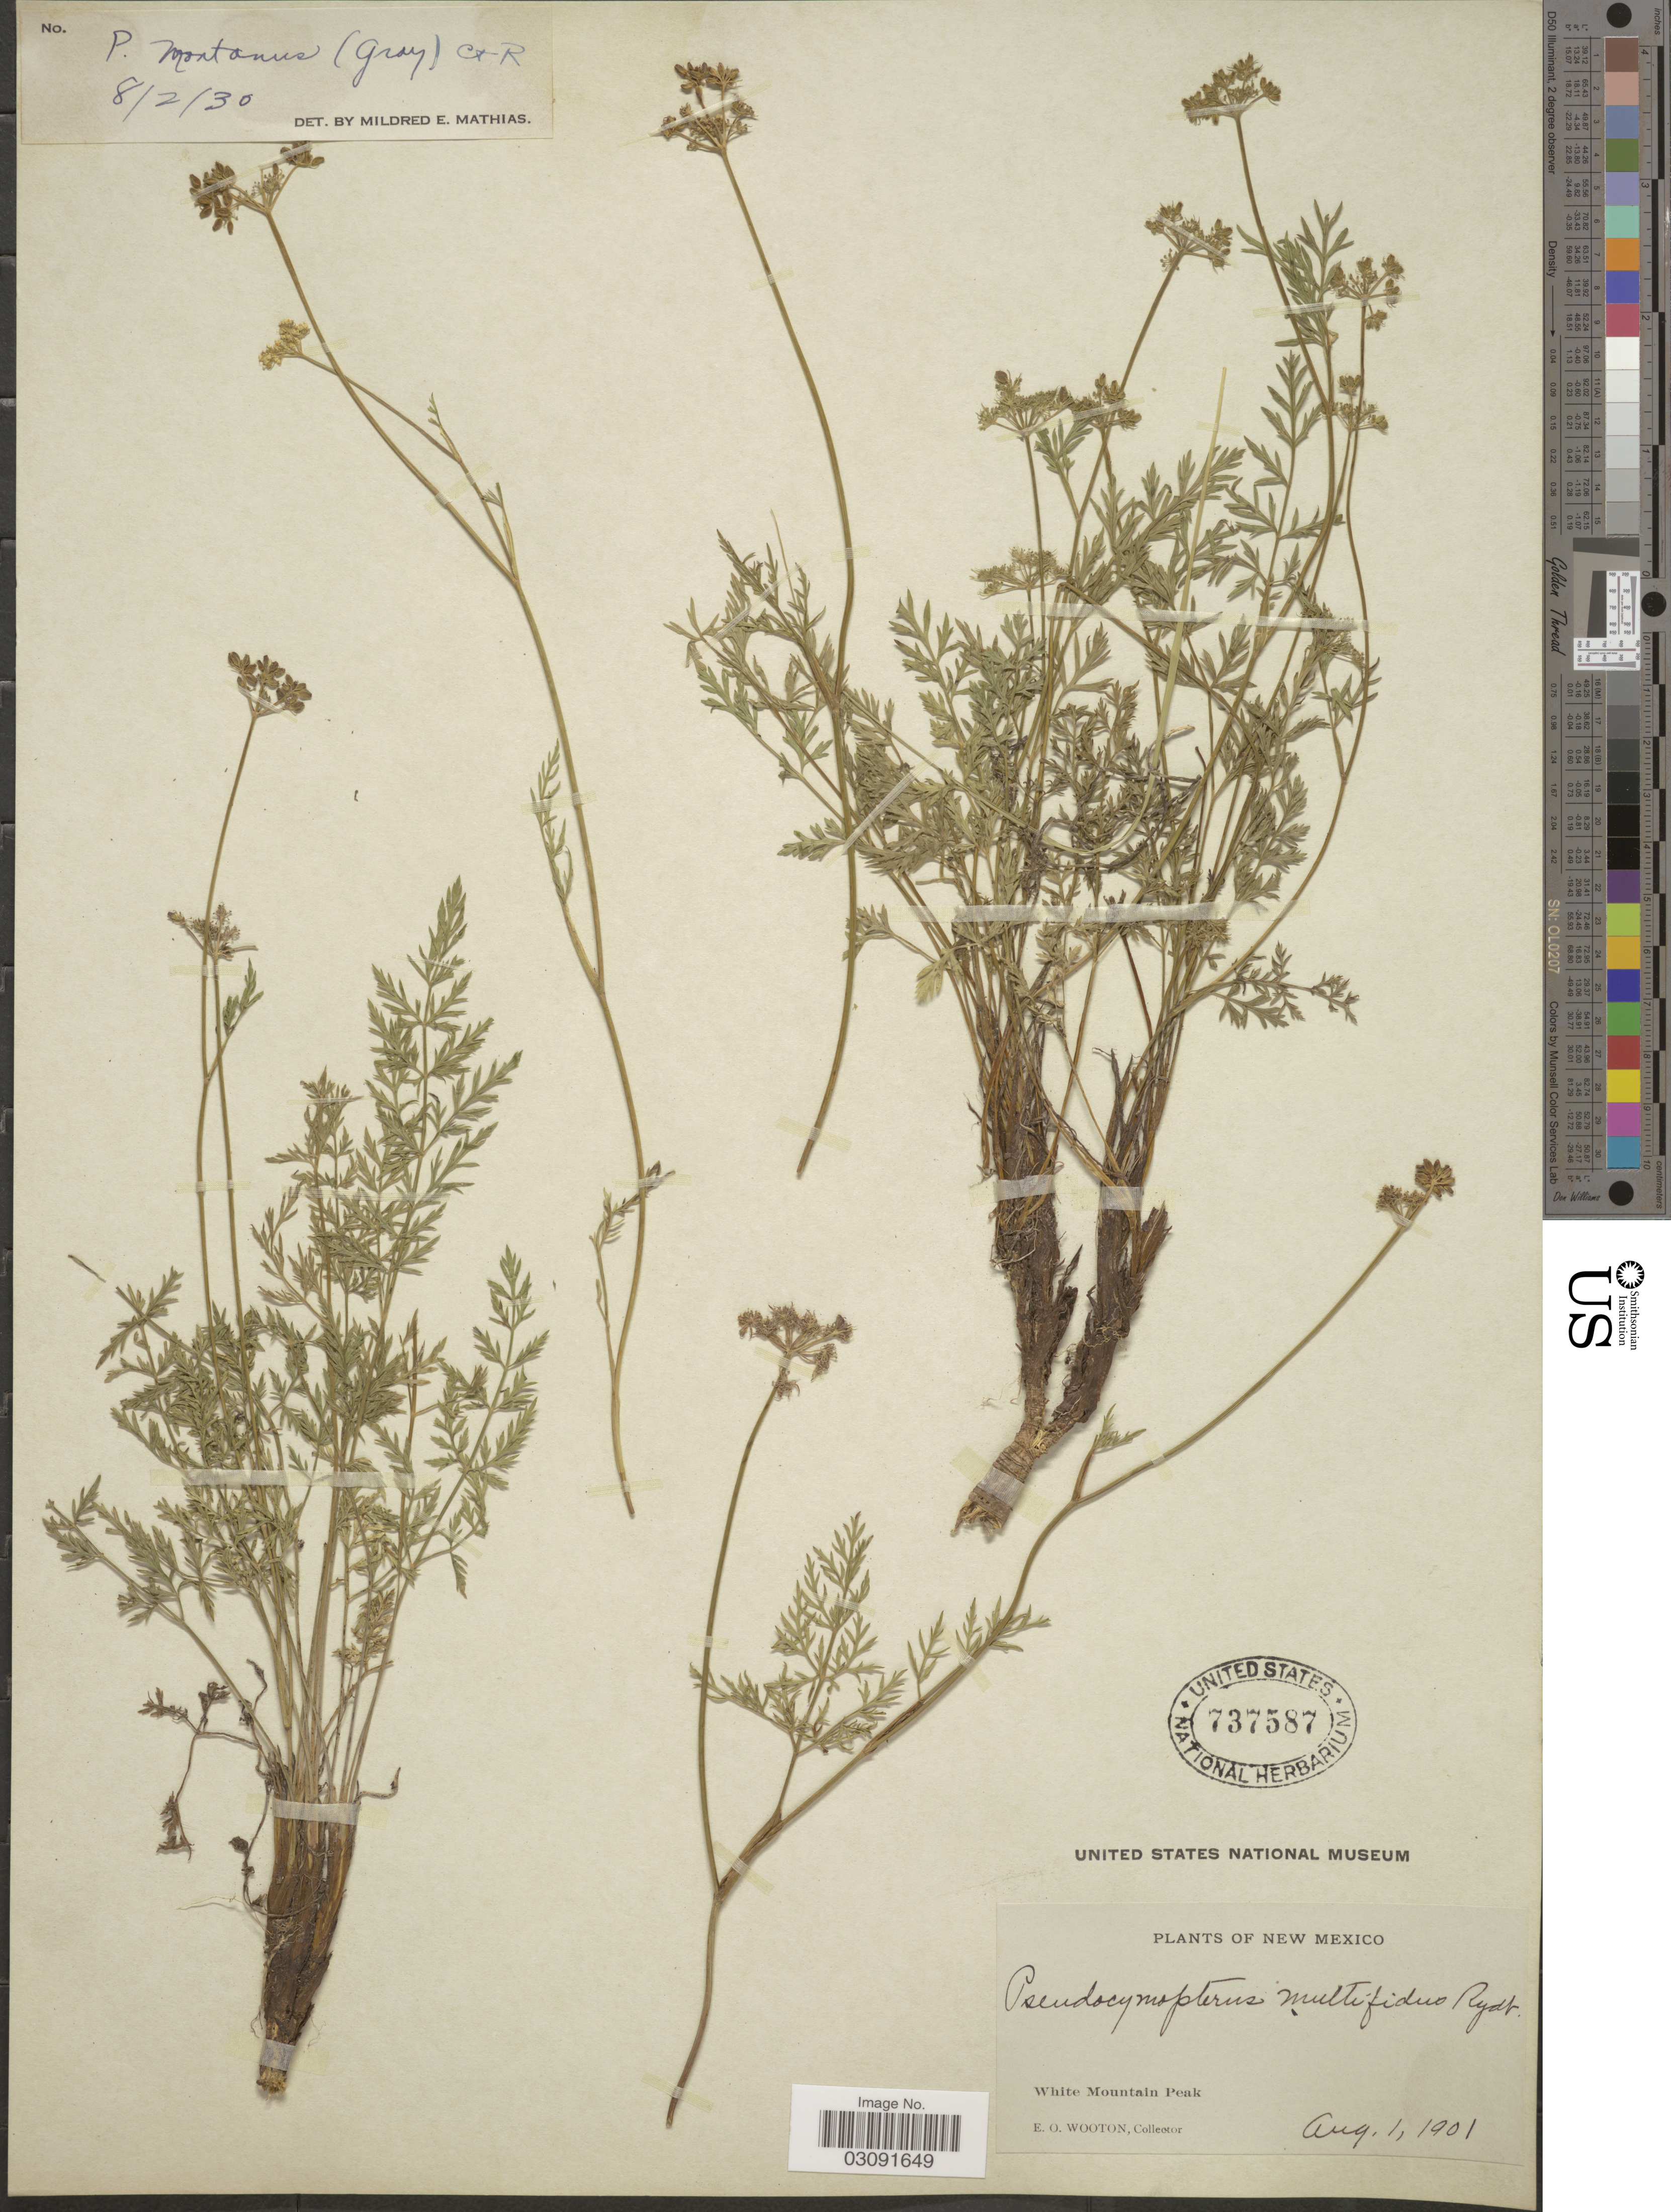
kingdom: Plantae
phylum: Tracheophyta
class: Magnoliopsida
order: Apiales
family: Apiaceae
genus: Pseudocymopterus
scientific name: Pseudocymopterus montanus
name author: (A. Gray) J.M. Coult. & Rose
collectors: E. O. Wooton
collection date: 1901-08-01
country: United States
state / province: New Mexico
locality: White Mountain Peak.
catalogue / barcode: US 737587